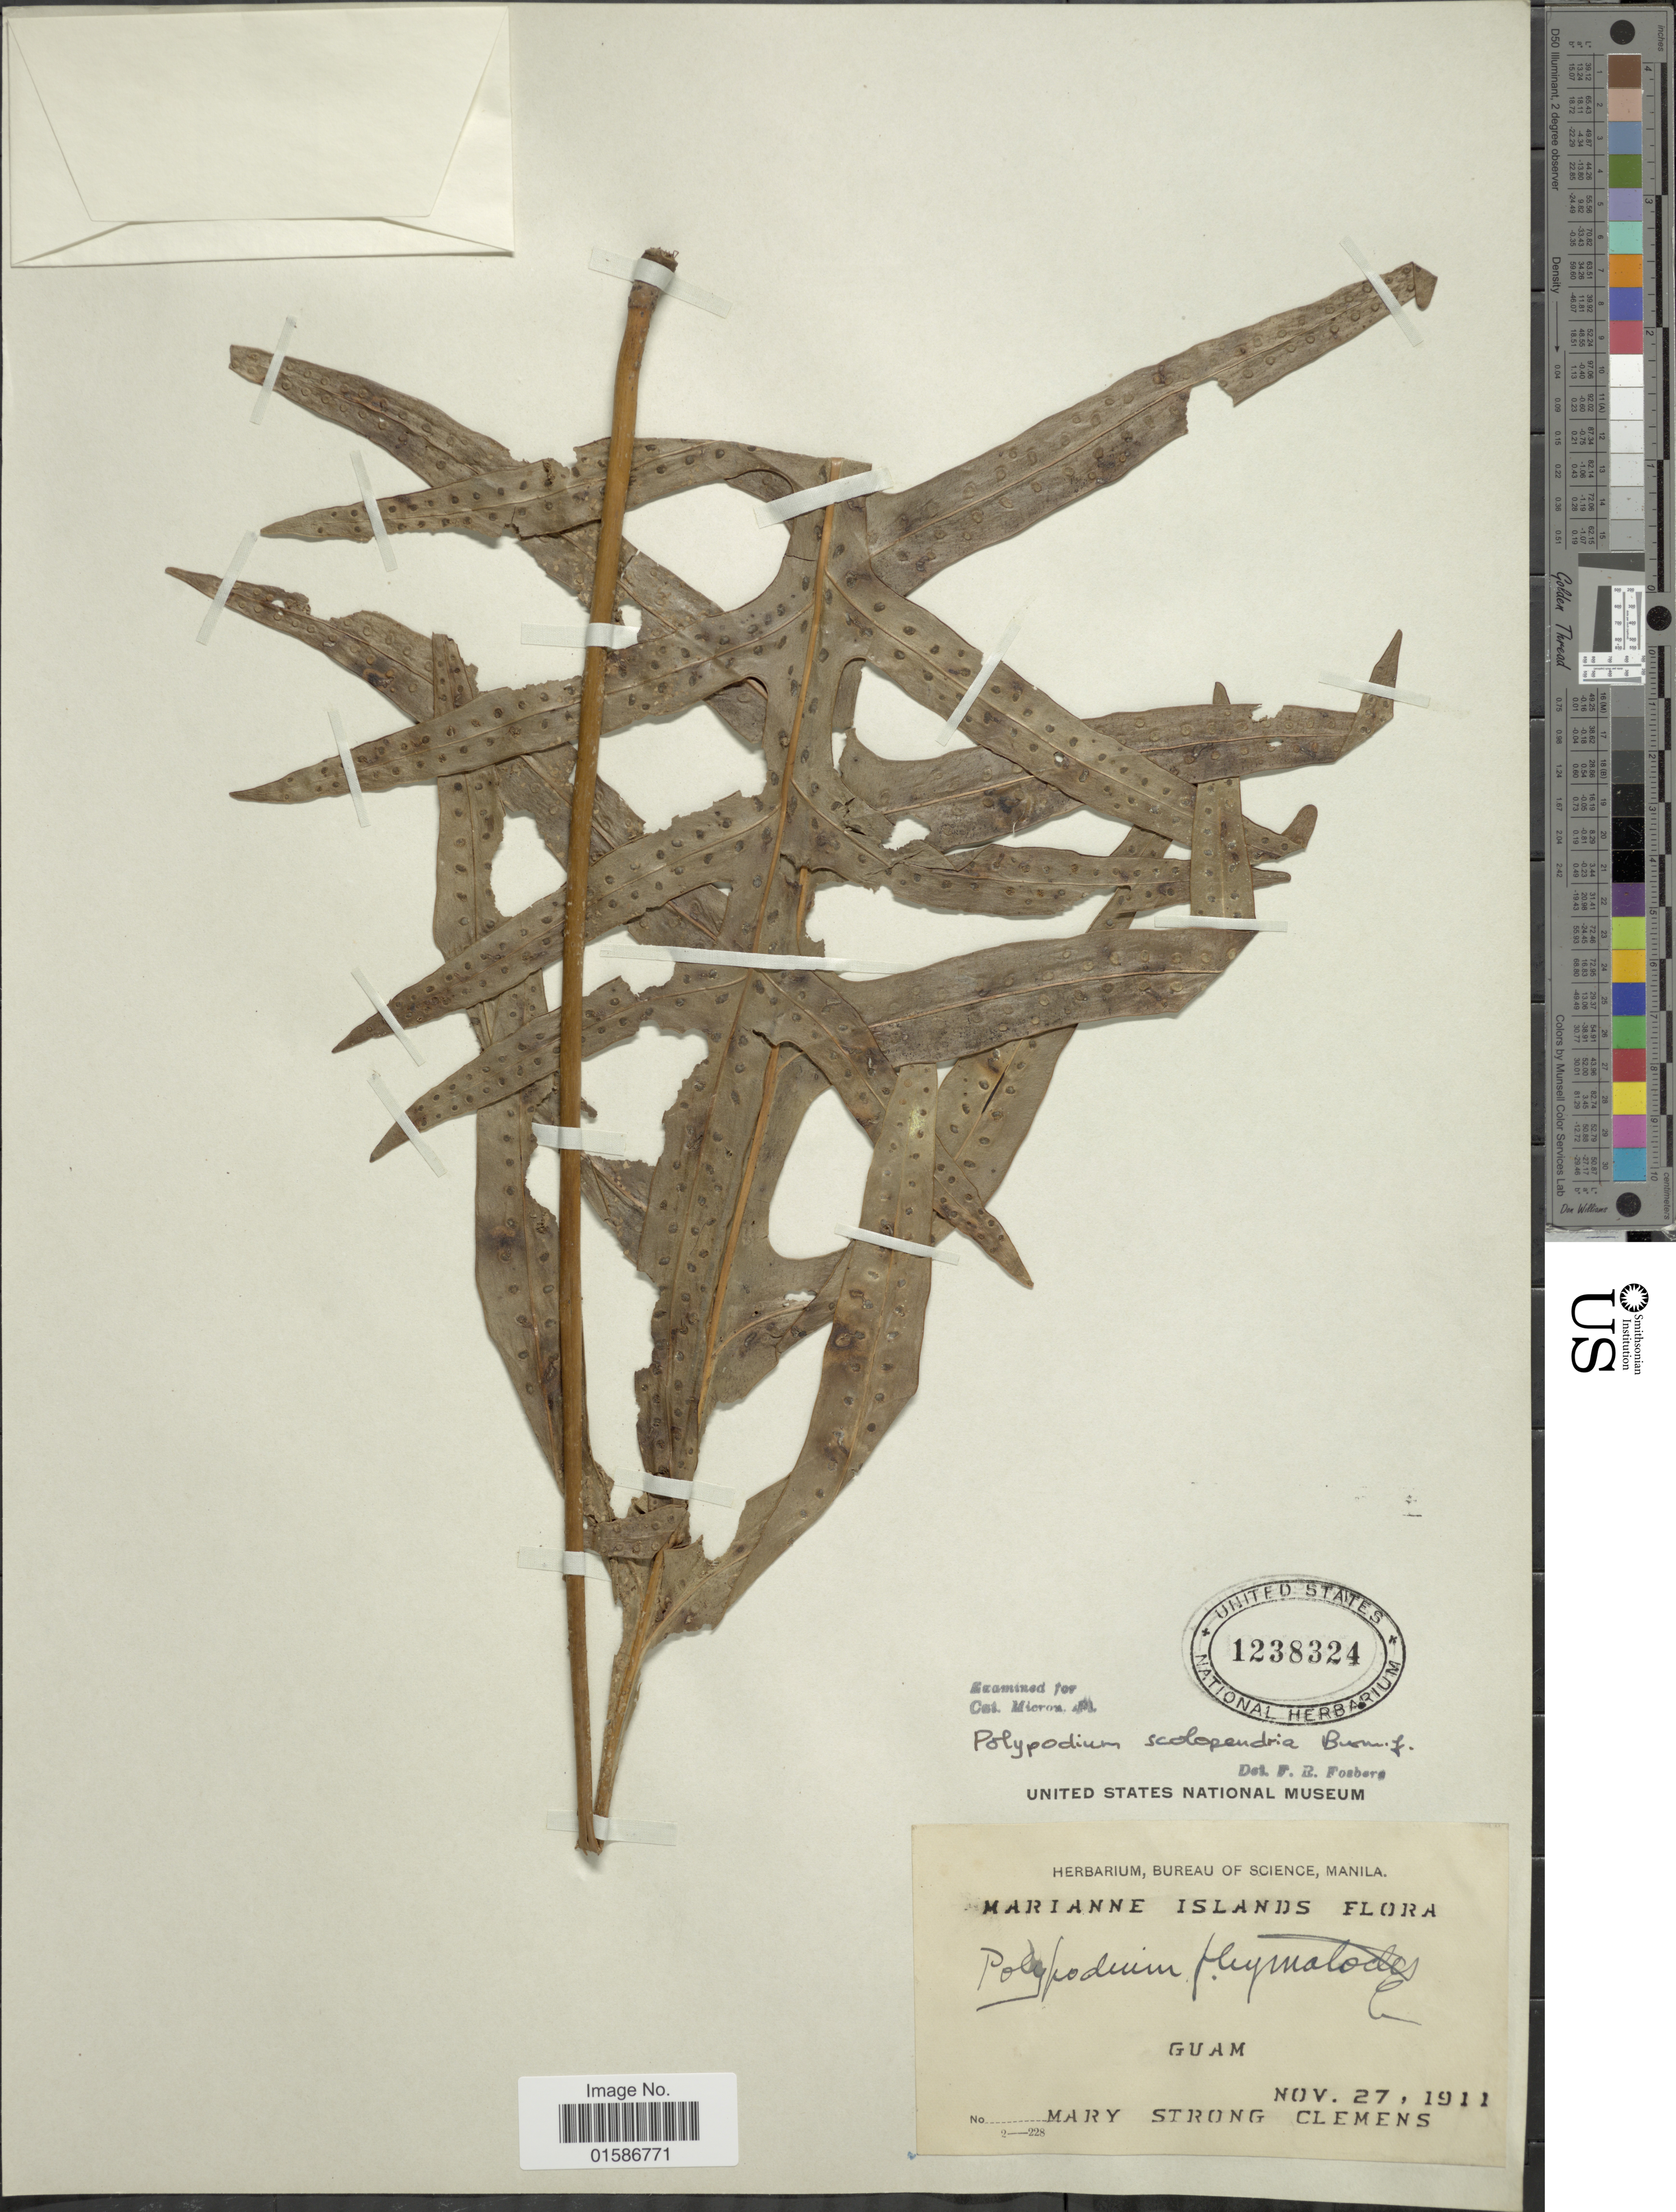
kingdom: Plantae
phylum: Tracheophyta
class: Polypodiopsida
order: Polypodiales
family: Polypodiaceae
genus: Microsorum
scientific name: Microsorum scolopendria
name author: (Burm. f.) Copel.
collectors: M. S. Clemens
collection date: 1911-11-27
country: Guam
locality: Marianne Islands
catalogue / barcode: US 1238324